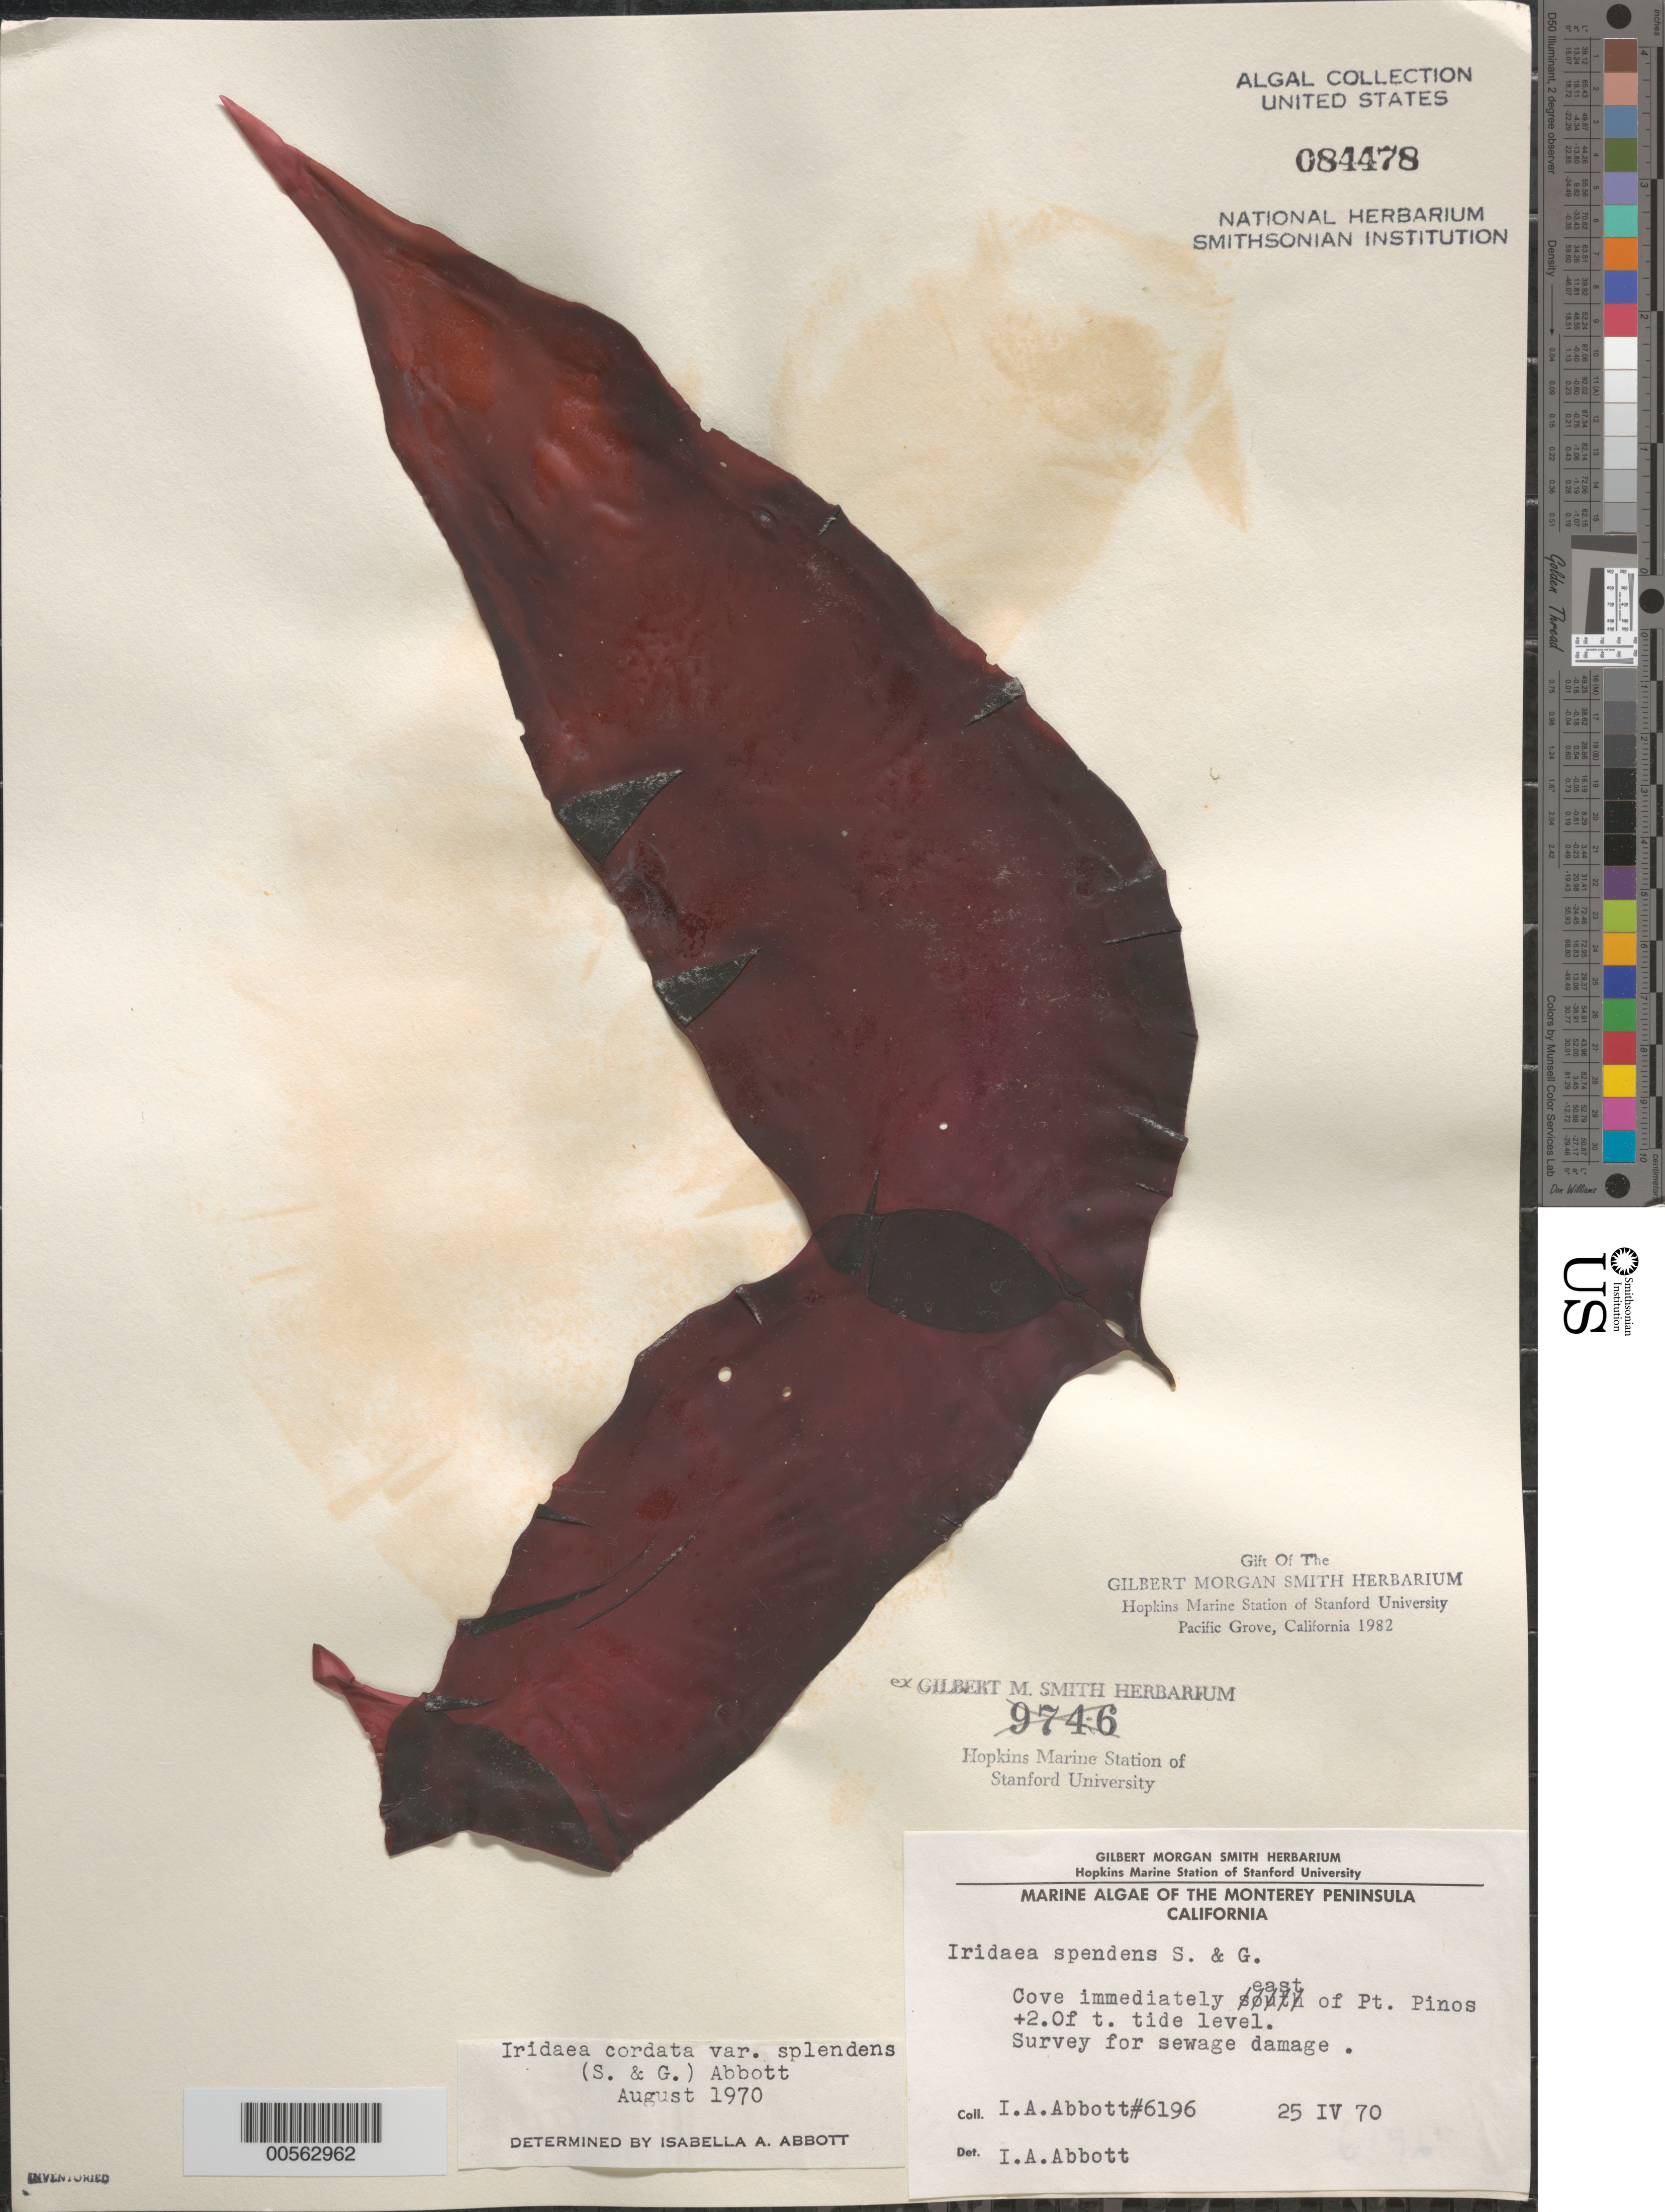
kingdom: Plantae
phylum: Rhodophyta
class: Florideophyceae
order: Gigartinales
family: Gigartinaceae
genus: Iridaea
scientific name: Iridaea cordata var. splendens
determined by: Abbott, Isabella A.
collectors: I. A. Abbott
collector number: IAA 6196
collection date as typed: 25 Apr 1970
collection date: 1970-04-25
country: United States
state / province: California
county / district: Monterey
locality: Cove just east of Point Pinos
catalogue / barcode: US 84478